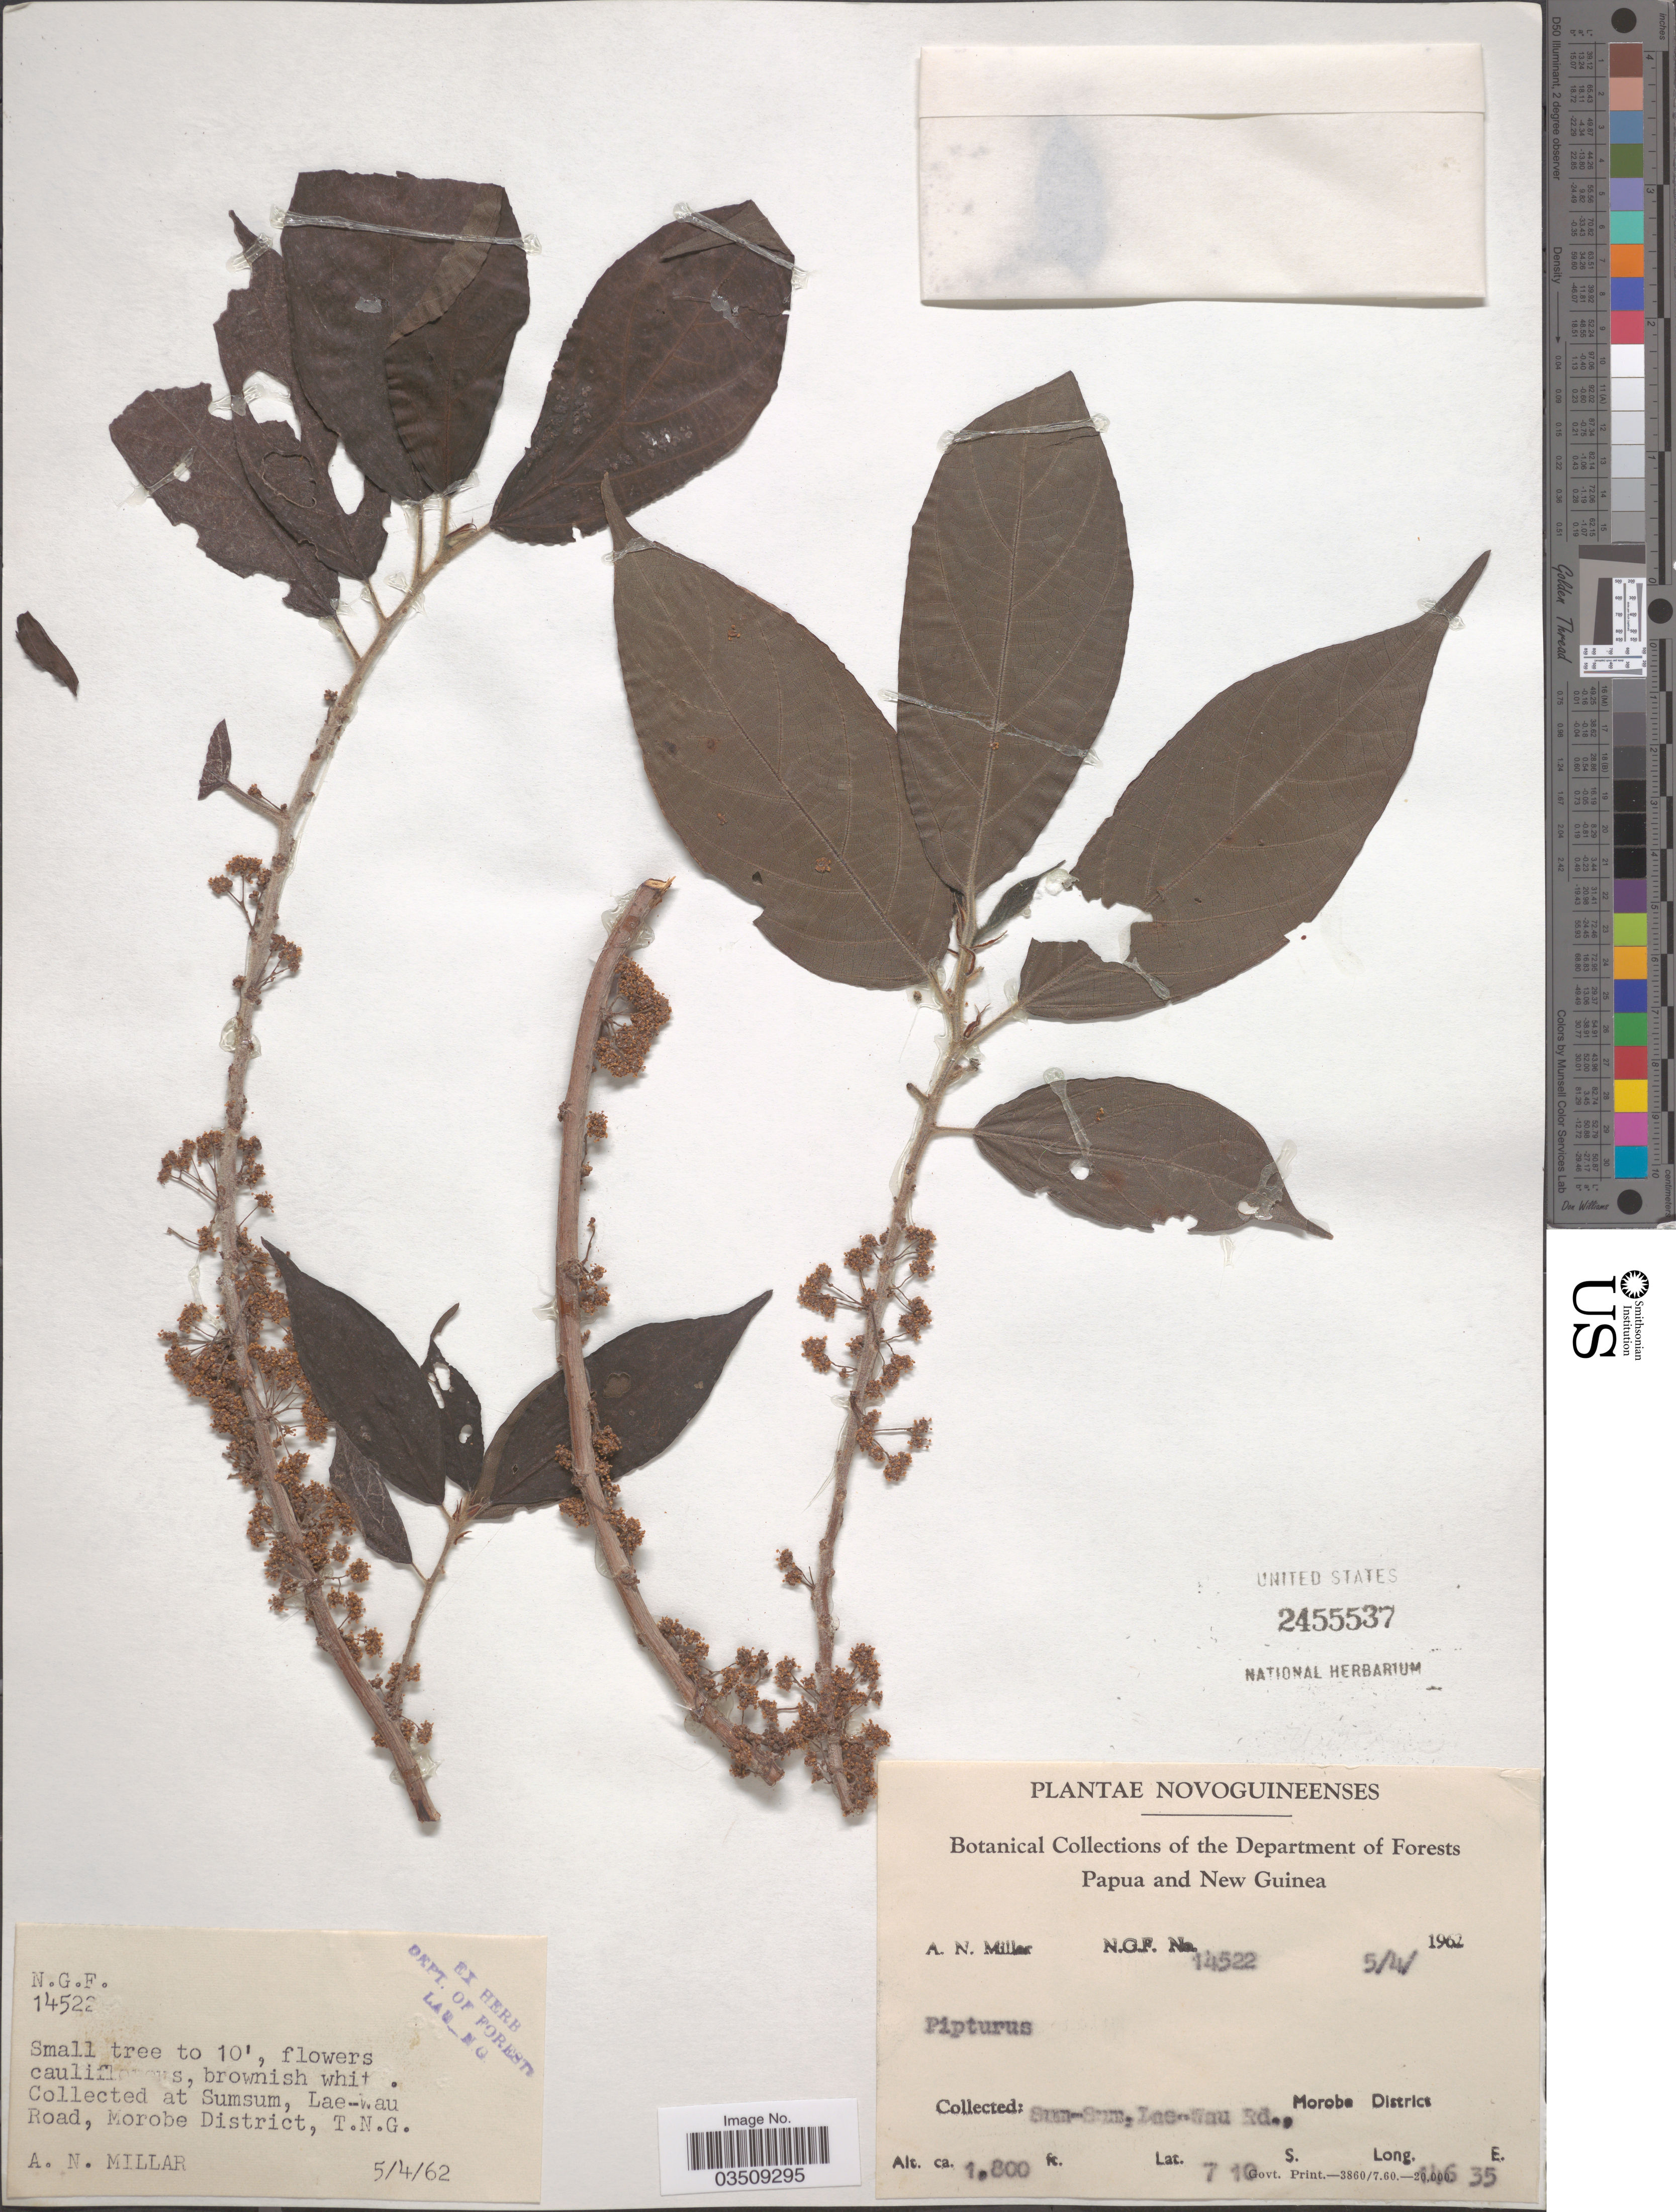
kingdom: Plantae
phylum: Tracheophyta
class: Magnoliopsida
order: Rosales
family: Urticaceae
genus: Pipturus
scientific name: Pipturus sp.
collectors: A. Millar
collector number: NGF14522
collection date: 1962-04-05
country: Papua New Guinea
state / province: Morobe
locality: Sumsum, Lae-Wau Road, Morobe District, T.N.G. Novoguineenses.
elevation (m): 549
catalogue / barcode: US 2455537